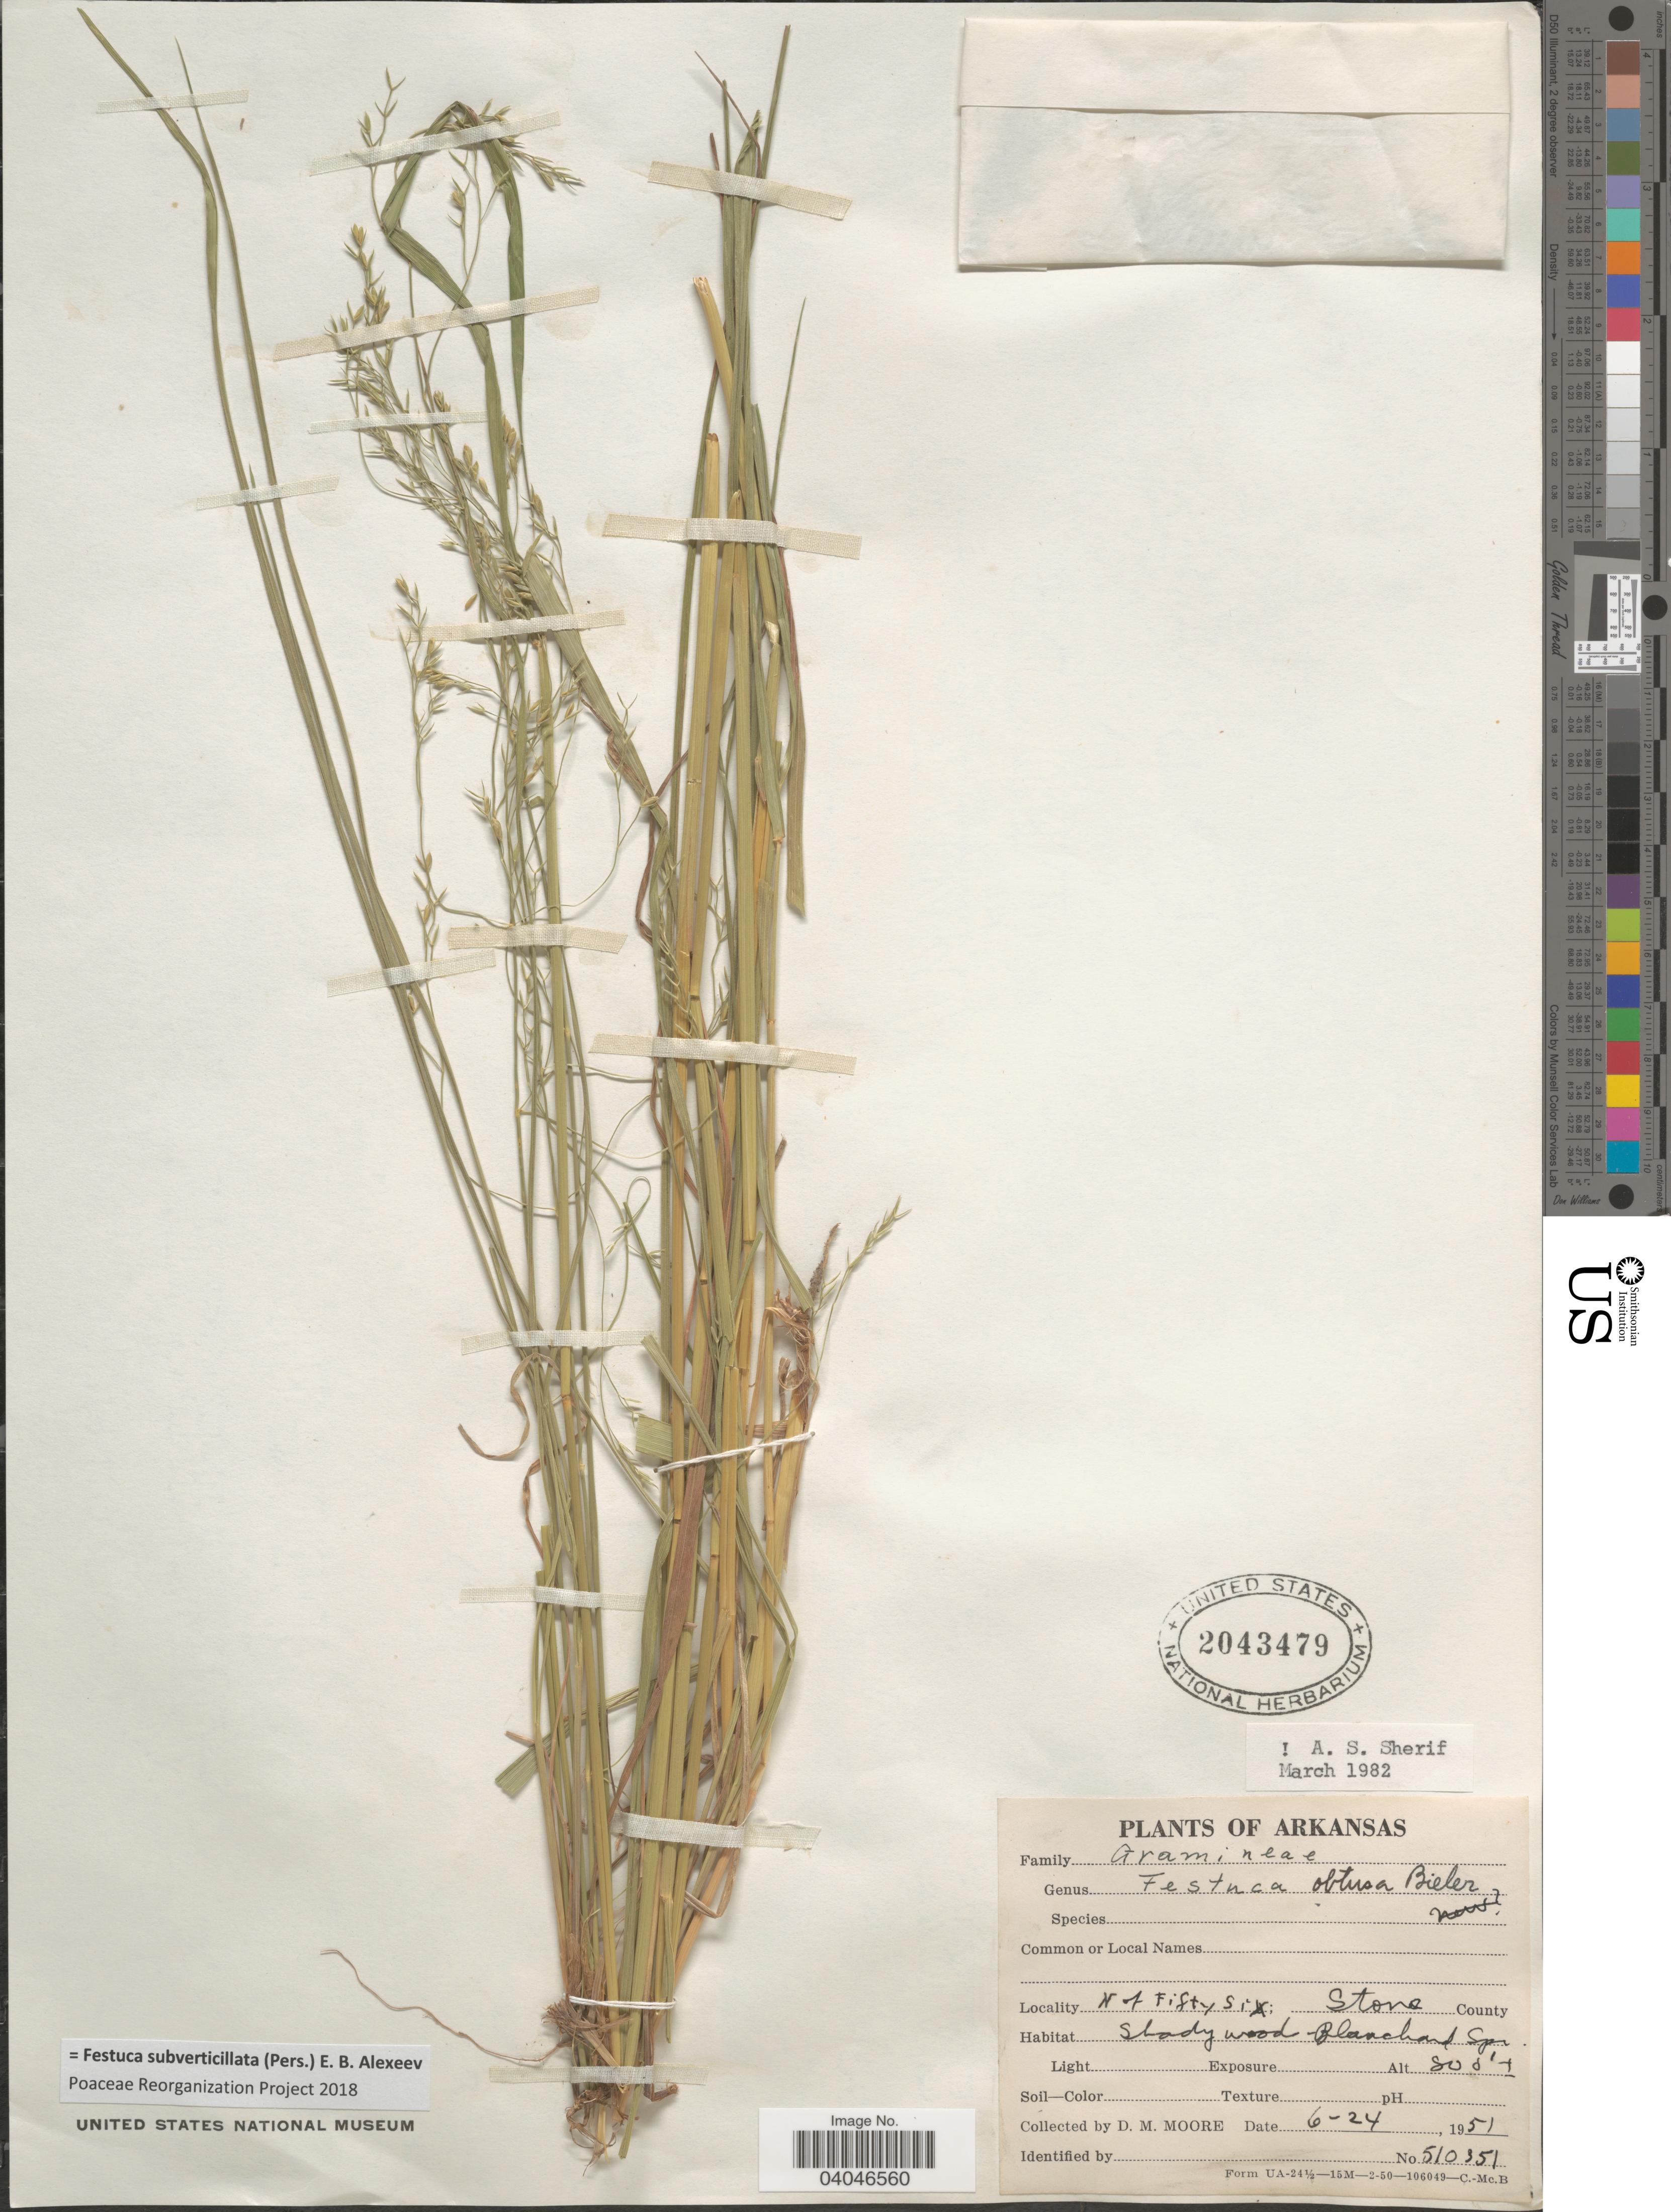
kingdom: Plantae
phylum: Tracheophyta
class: Liliopsida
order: Poales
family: Poaceae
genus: Festuca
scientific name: Festuca subverticillata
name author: (Pers.) E.B. Alexeev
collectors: D. Moore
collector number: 510351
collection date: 1951-06-24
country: United States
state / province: Arkansas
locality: N. of Fifty Six; Stone County.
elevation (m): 244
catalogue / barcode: US 2043479